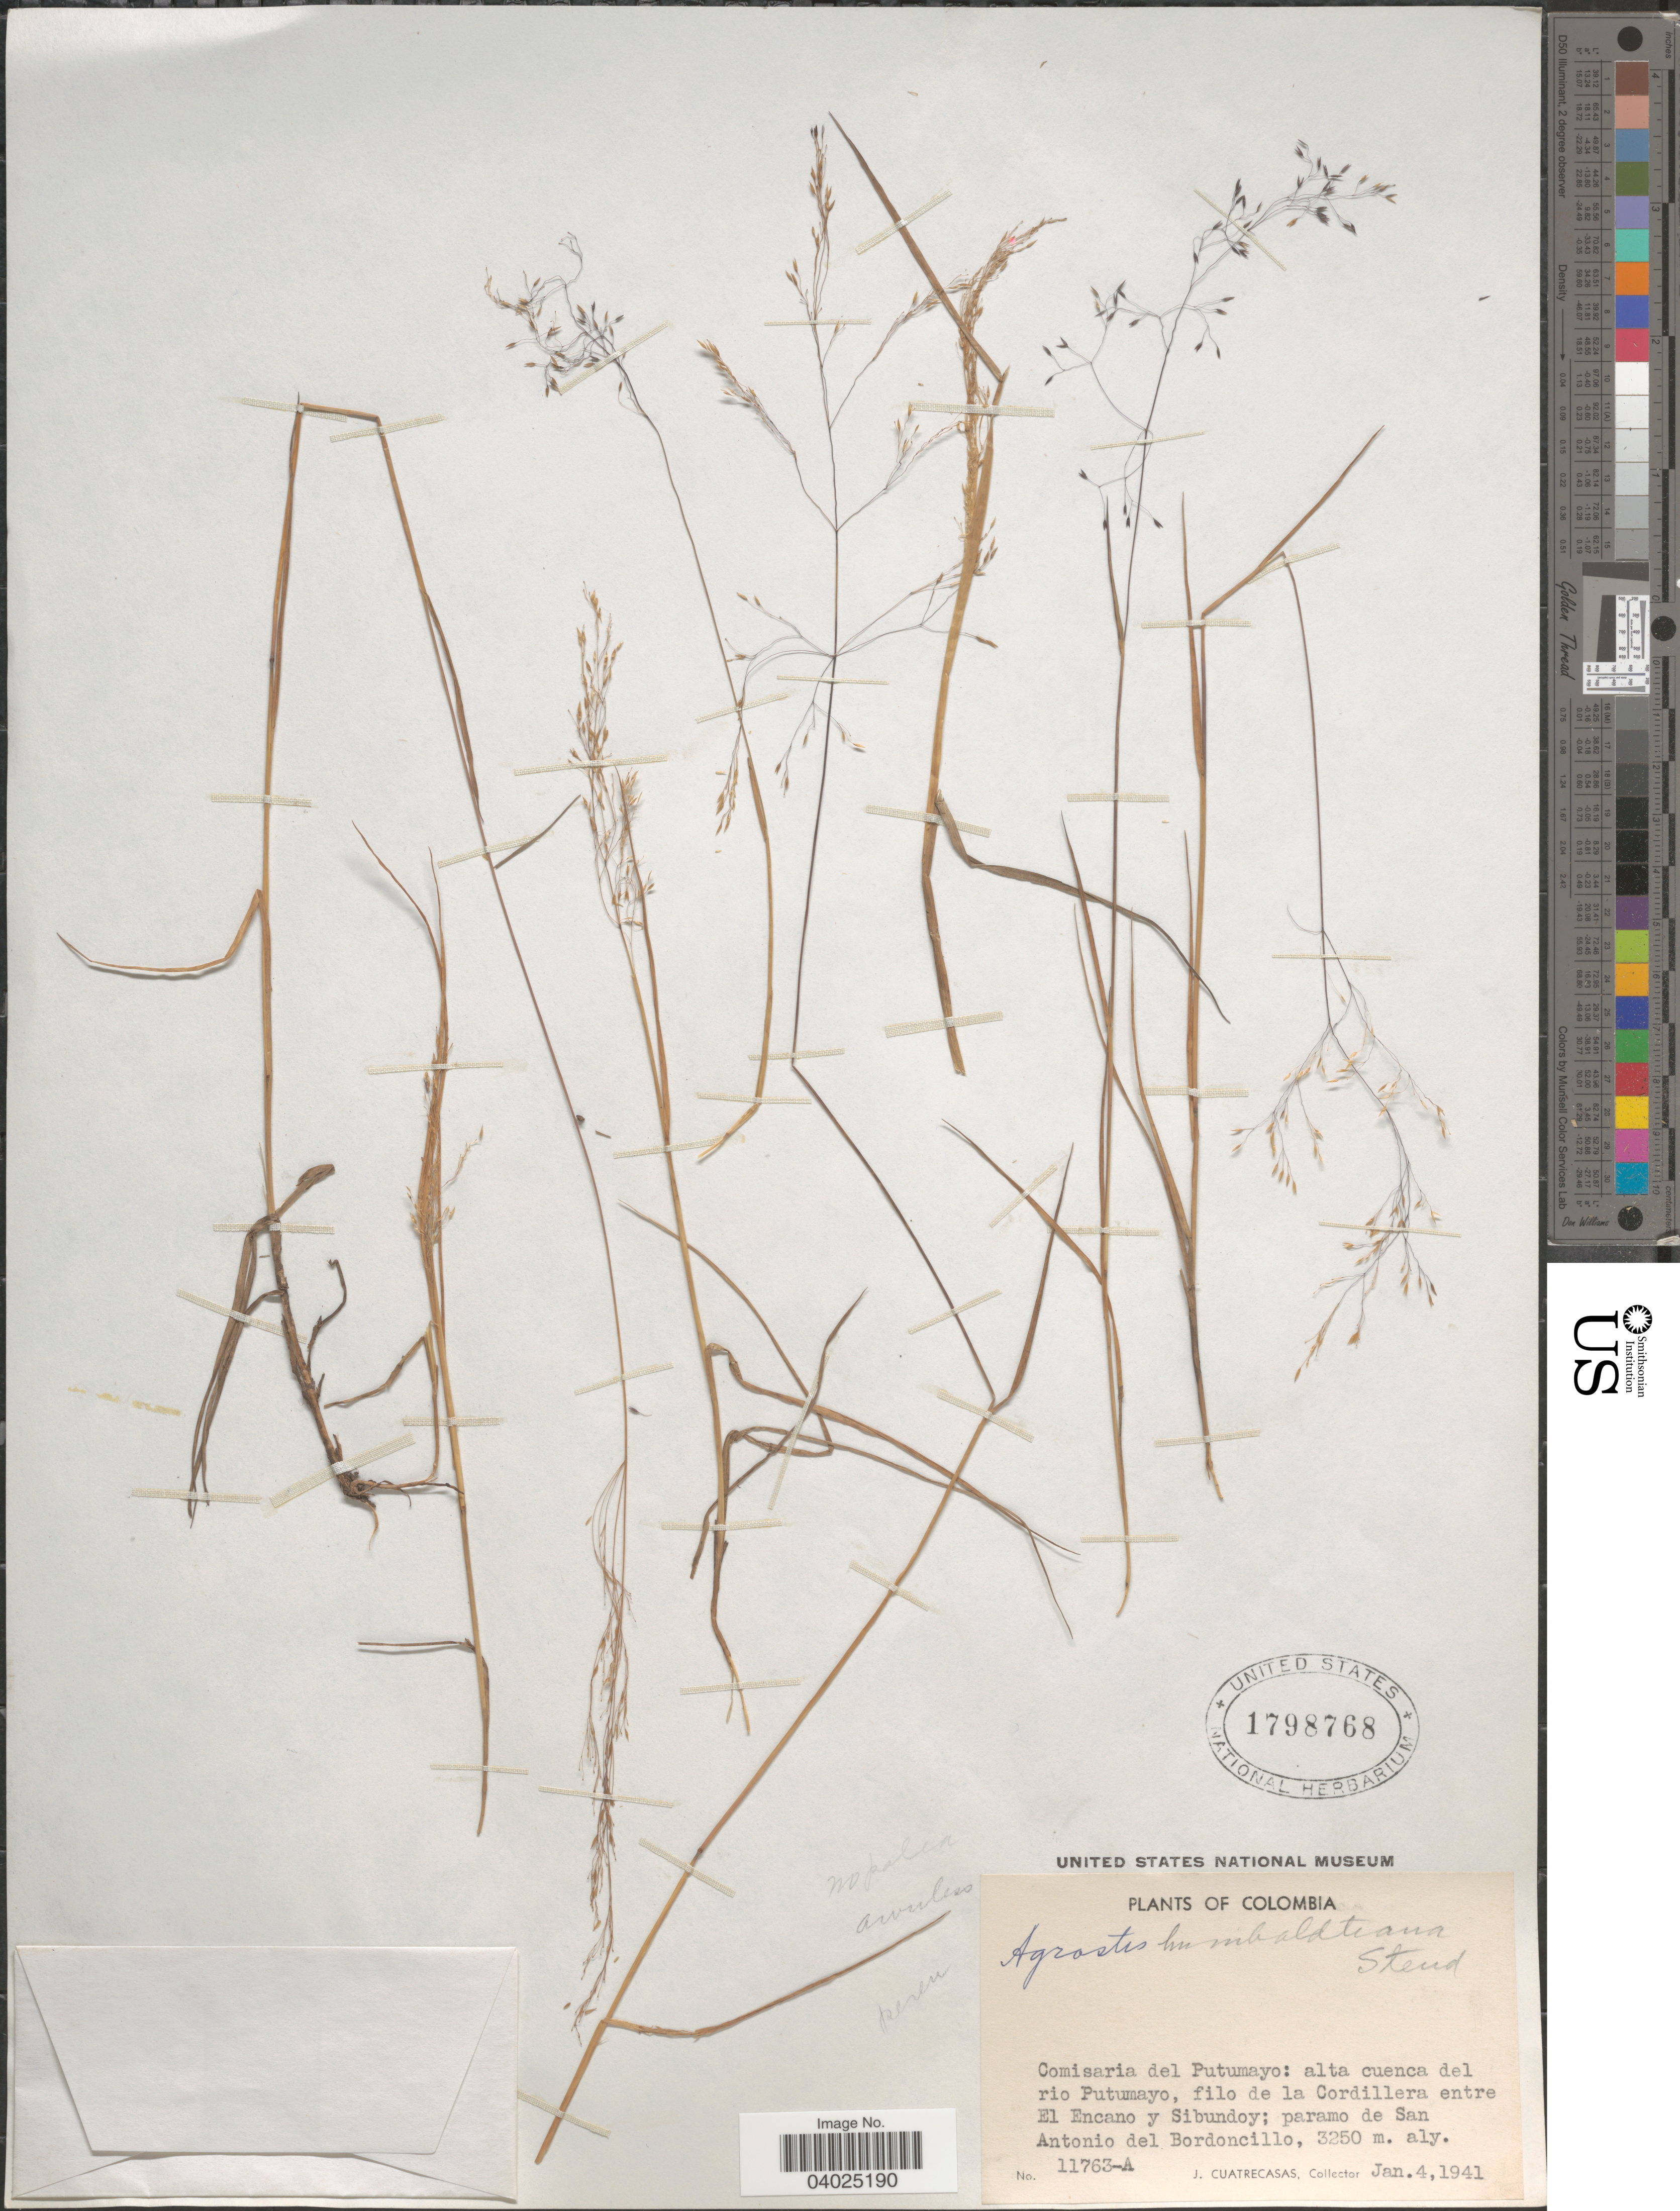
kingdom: Plantae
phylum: Tracheophyta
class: Liliopsida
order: Poales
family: Poaceae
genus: Agrostis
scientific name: Agrostis sp.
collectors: J. Cuatrecasas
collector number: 11763-A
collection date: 1941-01-04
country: Colombia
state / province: Putumayo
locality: Comisaria del Putumayo: alta cuenca del rio Putumayo, filo de la Cordillera entre El Encano y Sibundoy; paramo de San Antonio del Bordoncillo.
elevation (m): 3250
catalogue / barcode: US 1798768